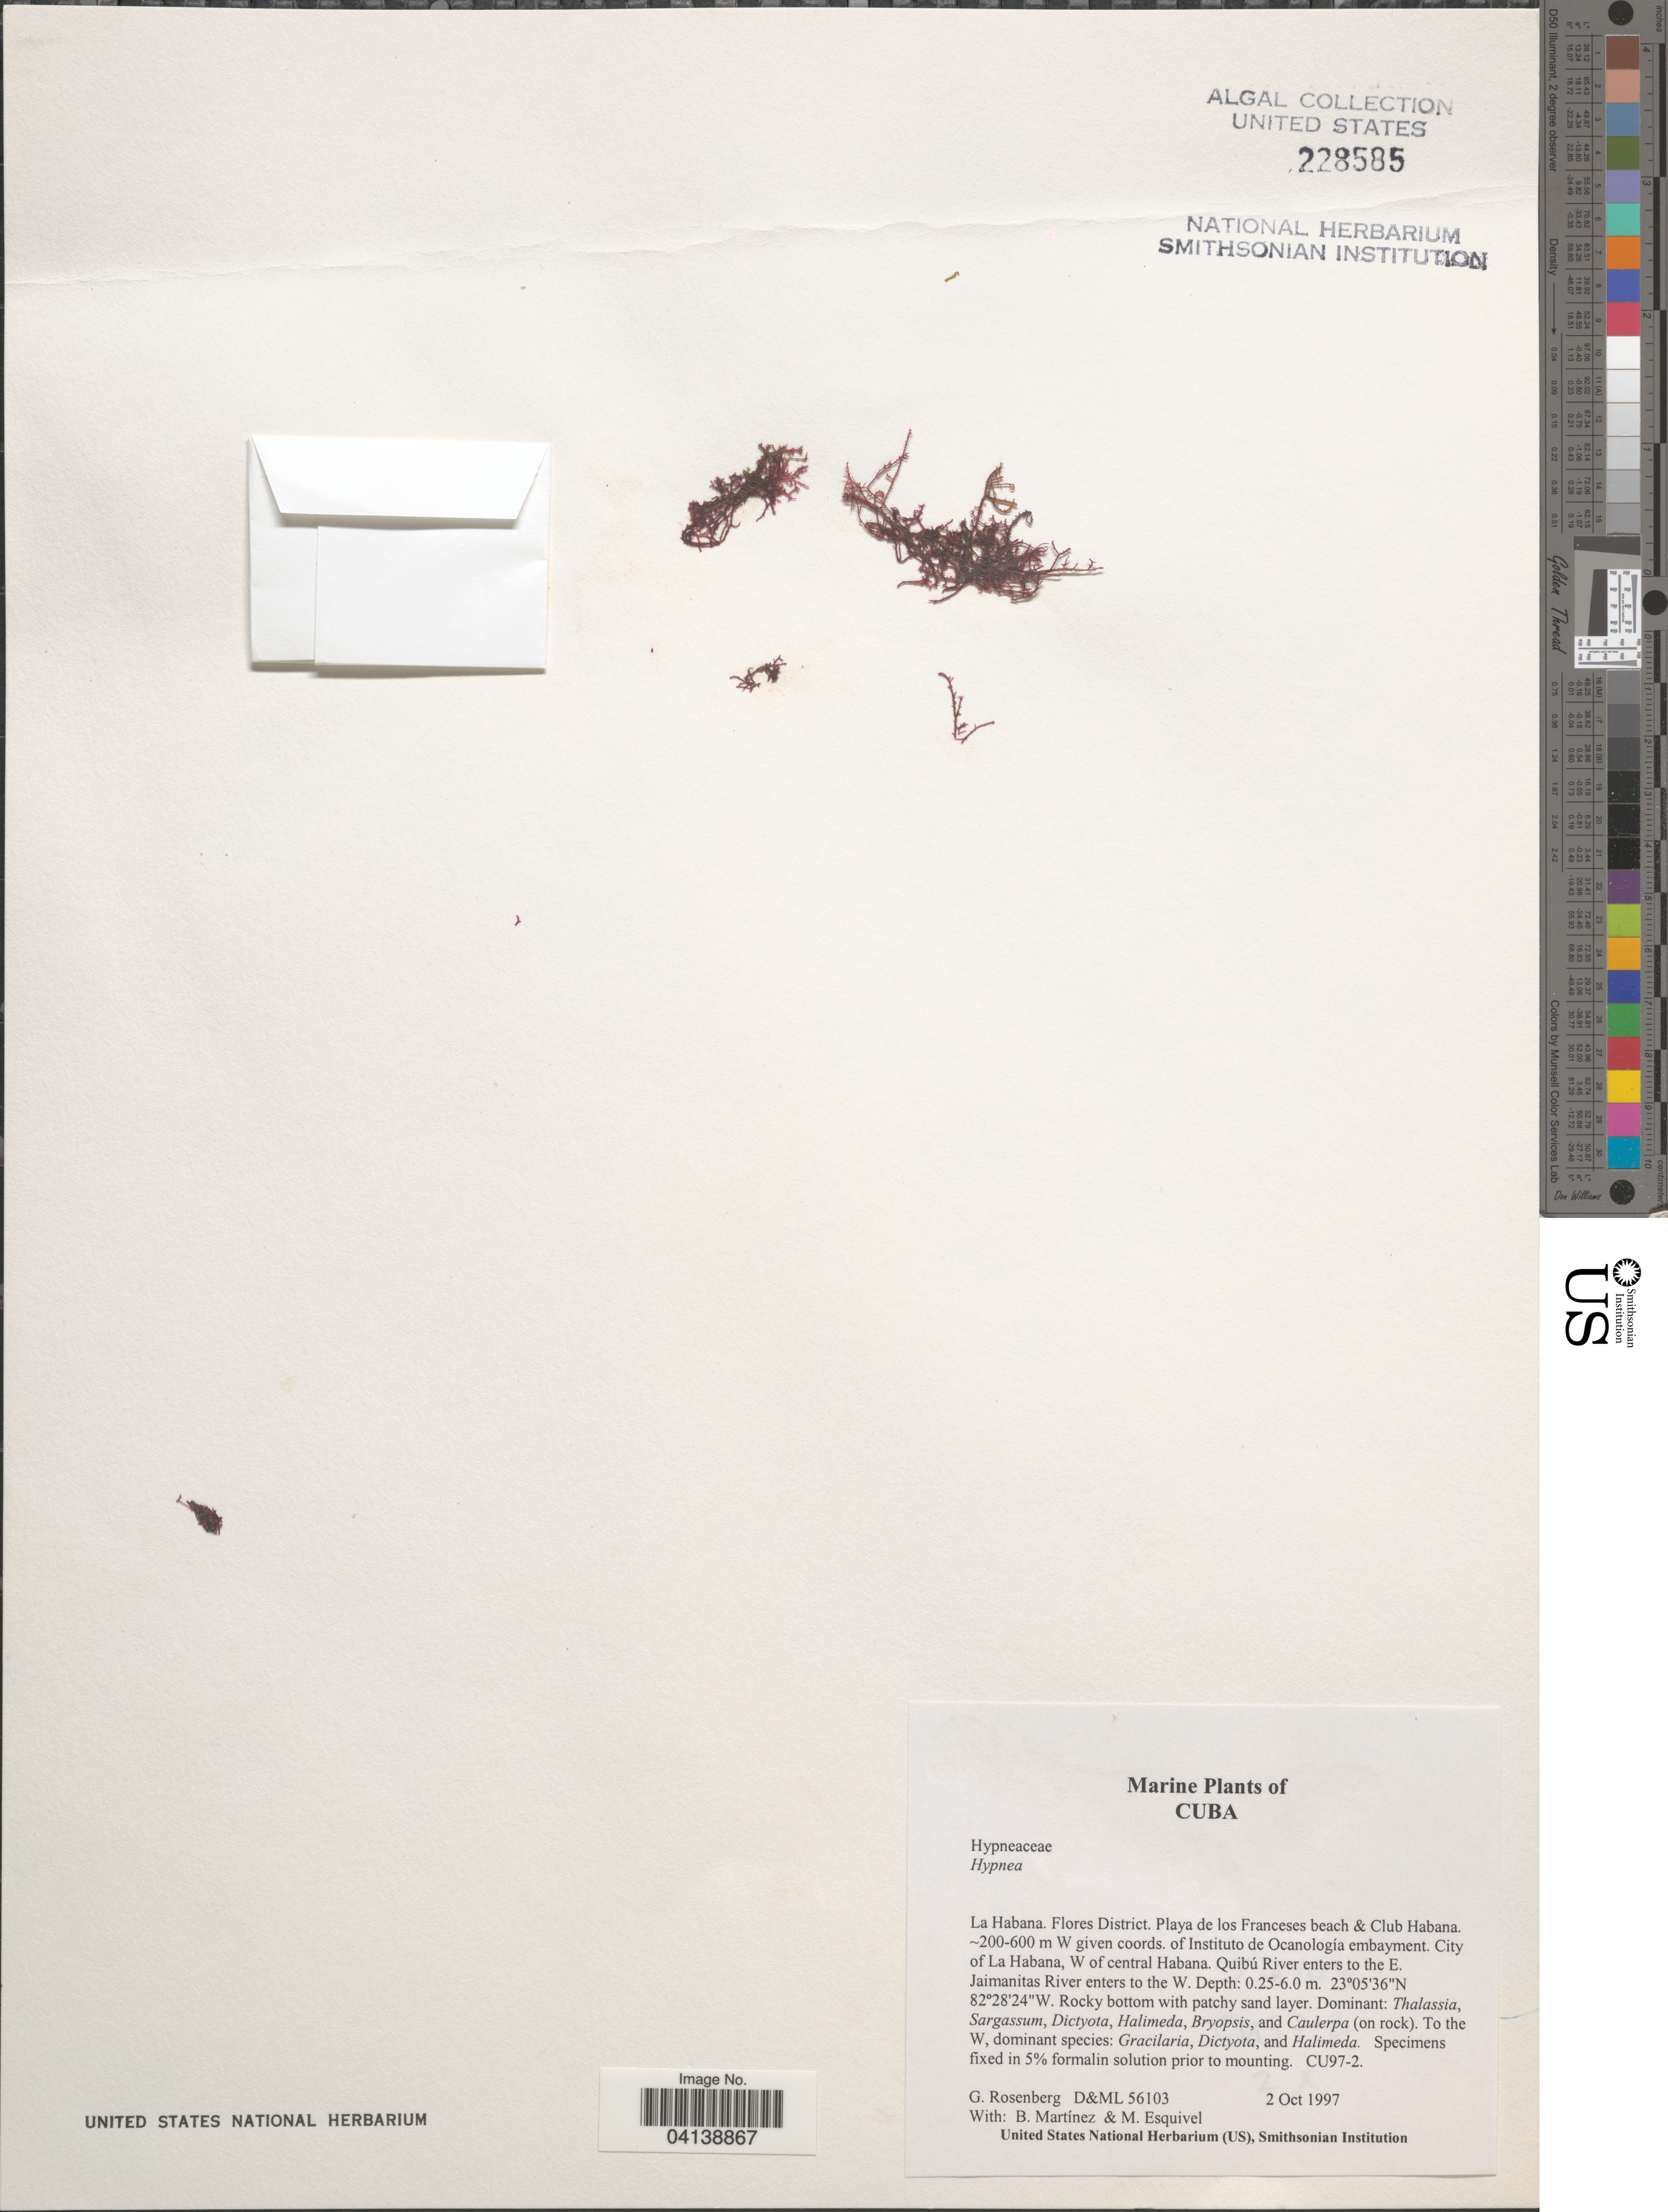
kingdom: Plantae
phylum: Rhodophyta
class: Florideophyceae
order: Gigartinales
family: Cystocloniaceae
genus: Hypnea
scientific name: Hypnea sp.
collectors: G. Rosenberg, B. Martinez & M. Esquivel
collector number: D&ML56103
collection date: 1997-10-02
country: Cuba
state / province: La Habana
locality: Flores District. Playa de los Franceses beach & Club Habana. W given coords. of Instituto de Oceanología embayment. City of La Habana, W of central Havana. Quibú River enters to the E. Jaimanitas River enters to the W.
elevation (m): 200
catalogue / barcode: US 228585